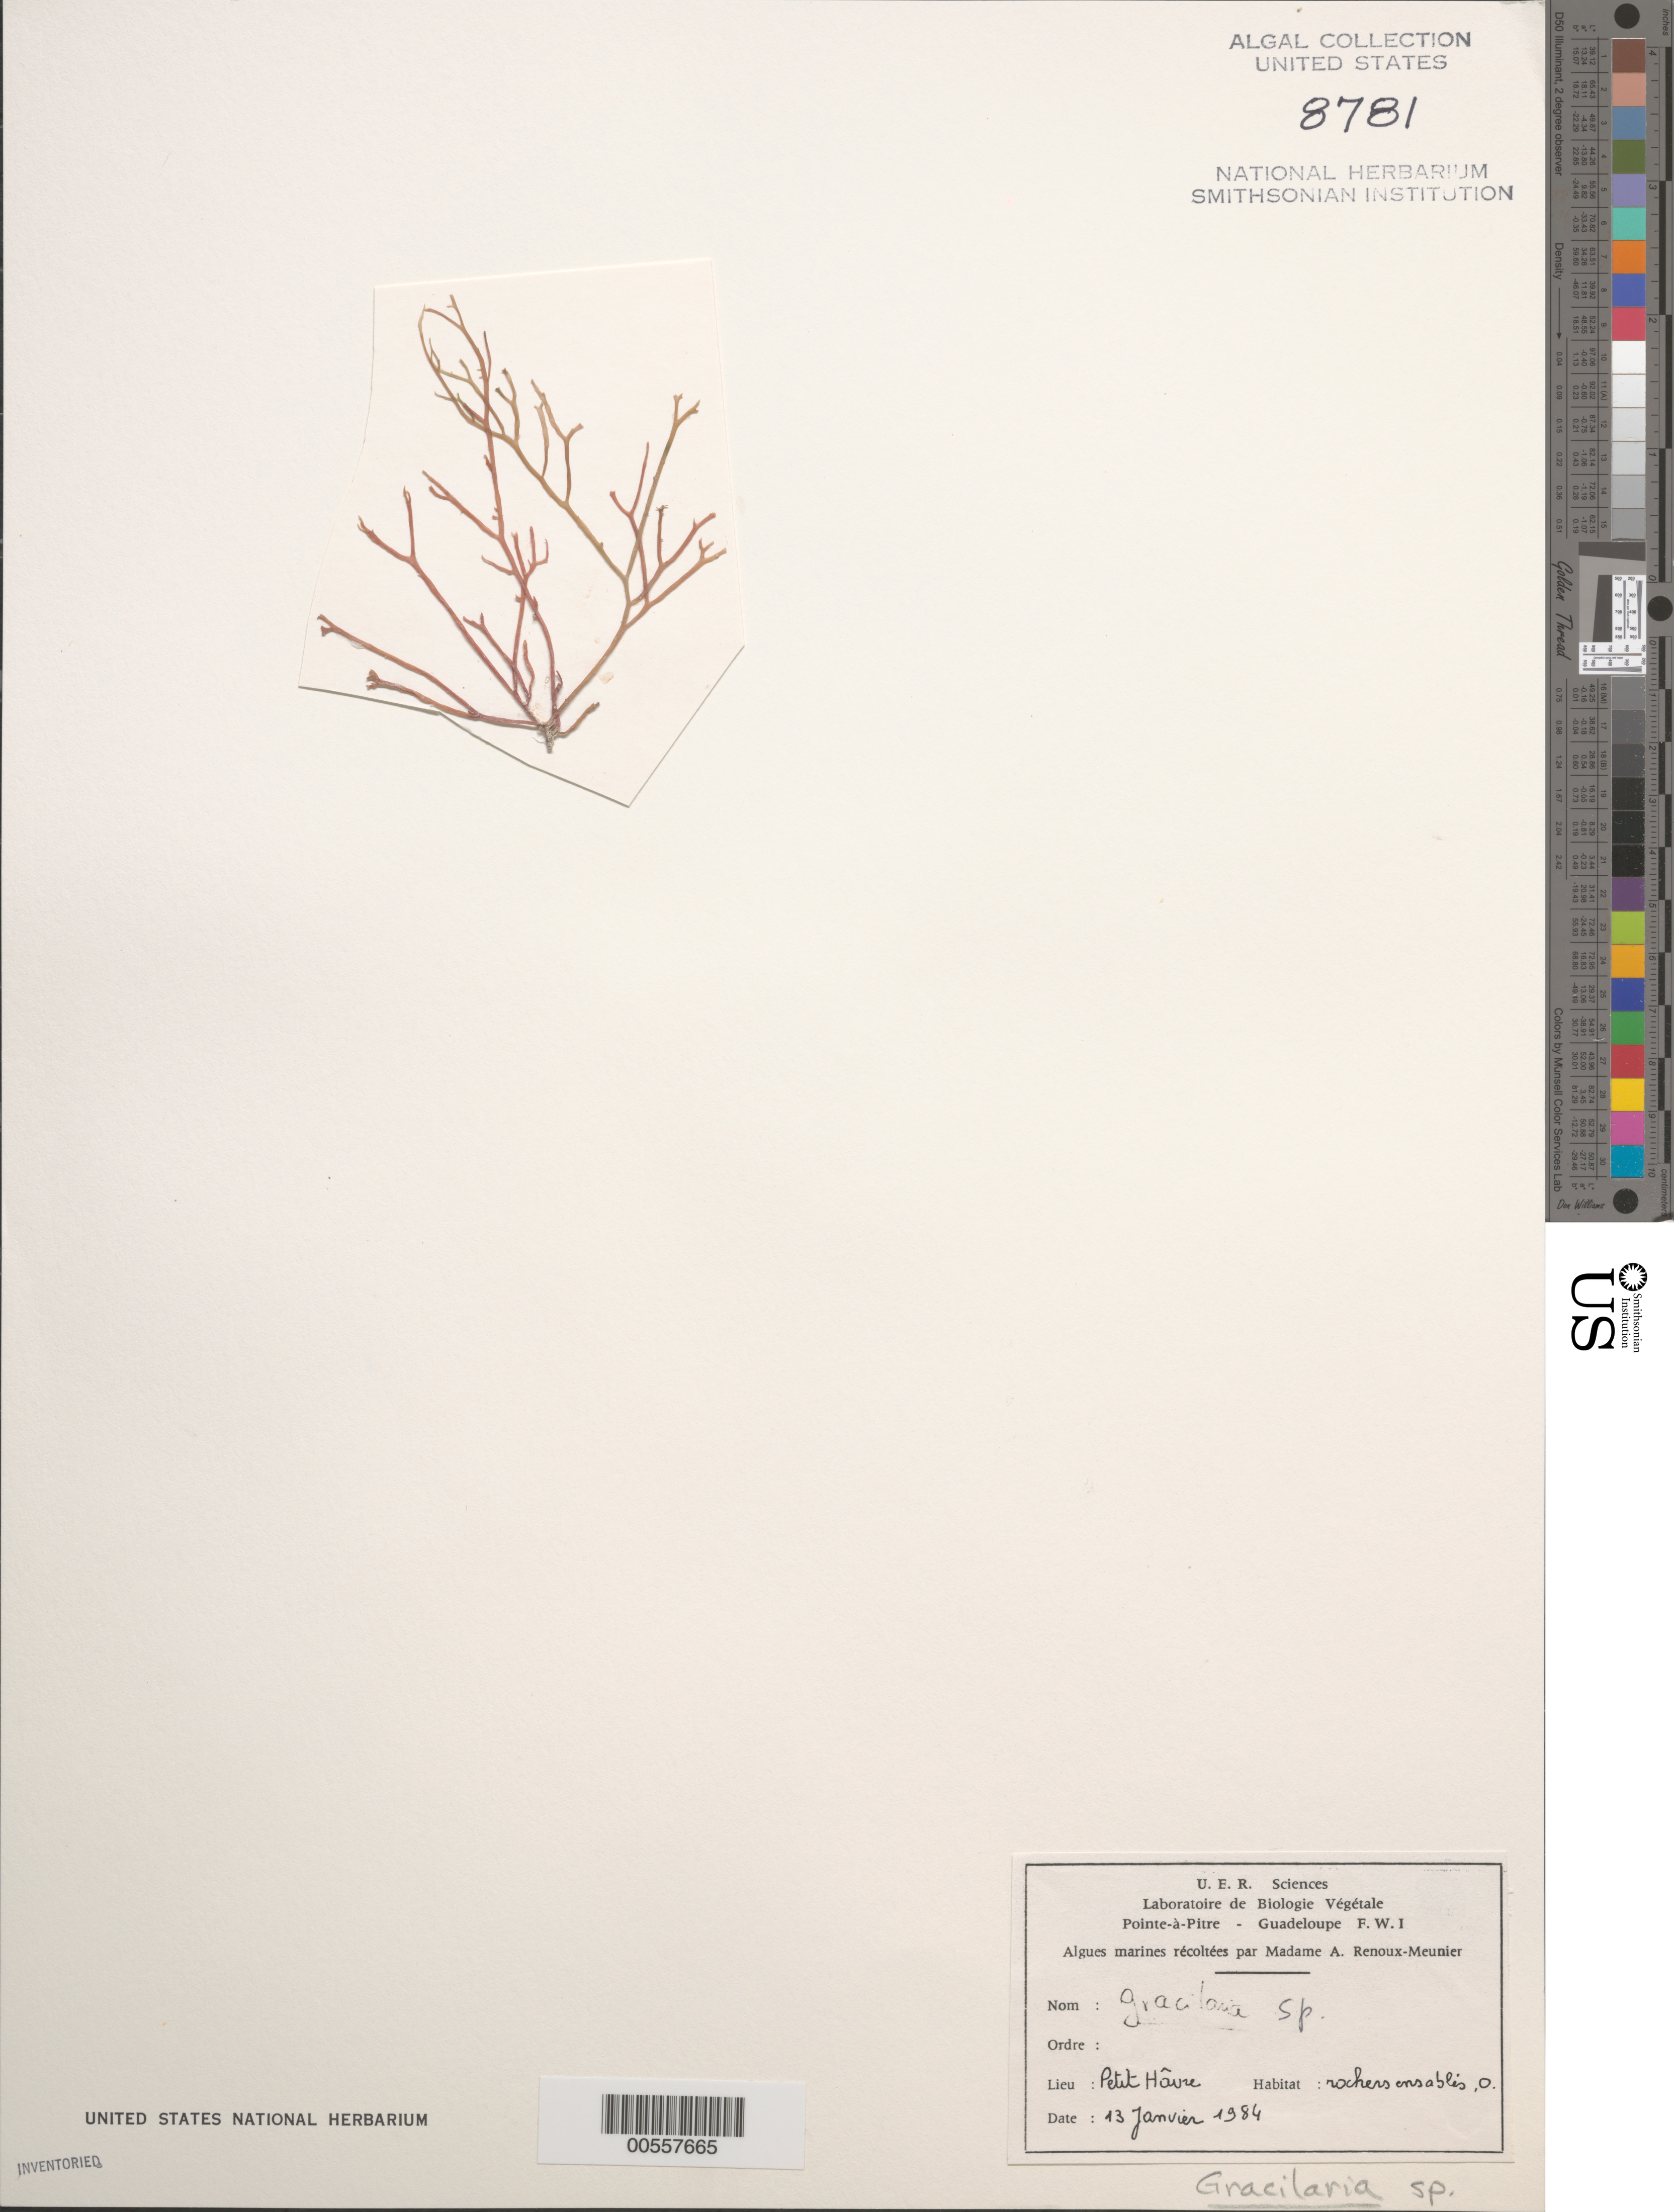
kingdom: Plantae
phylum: Rhodophyta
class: Florideophyceae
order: Gracilariales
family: Gracilariaceae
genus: Gracilaria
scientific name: Gracilaria sp.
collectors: A. Renoux-Meunier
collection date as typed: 13 Jan 1984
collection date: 1984-01-13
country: Guadeloupe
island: Grande Terre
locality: Petit-Havre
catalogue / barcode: US 8781